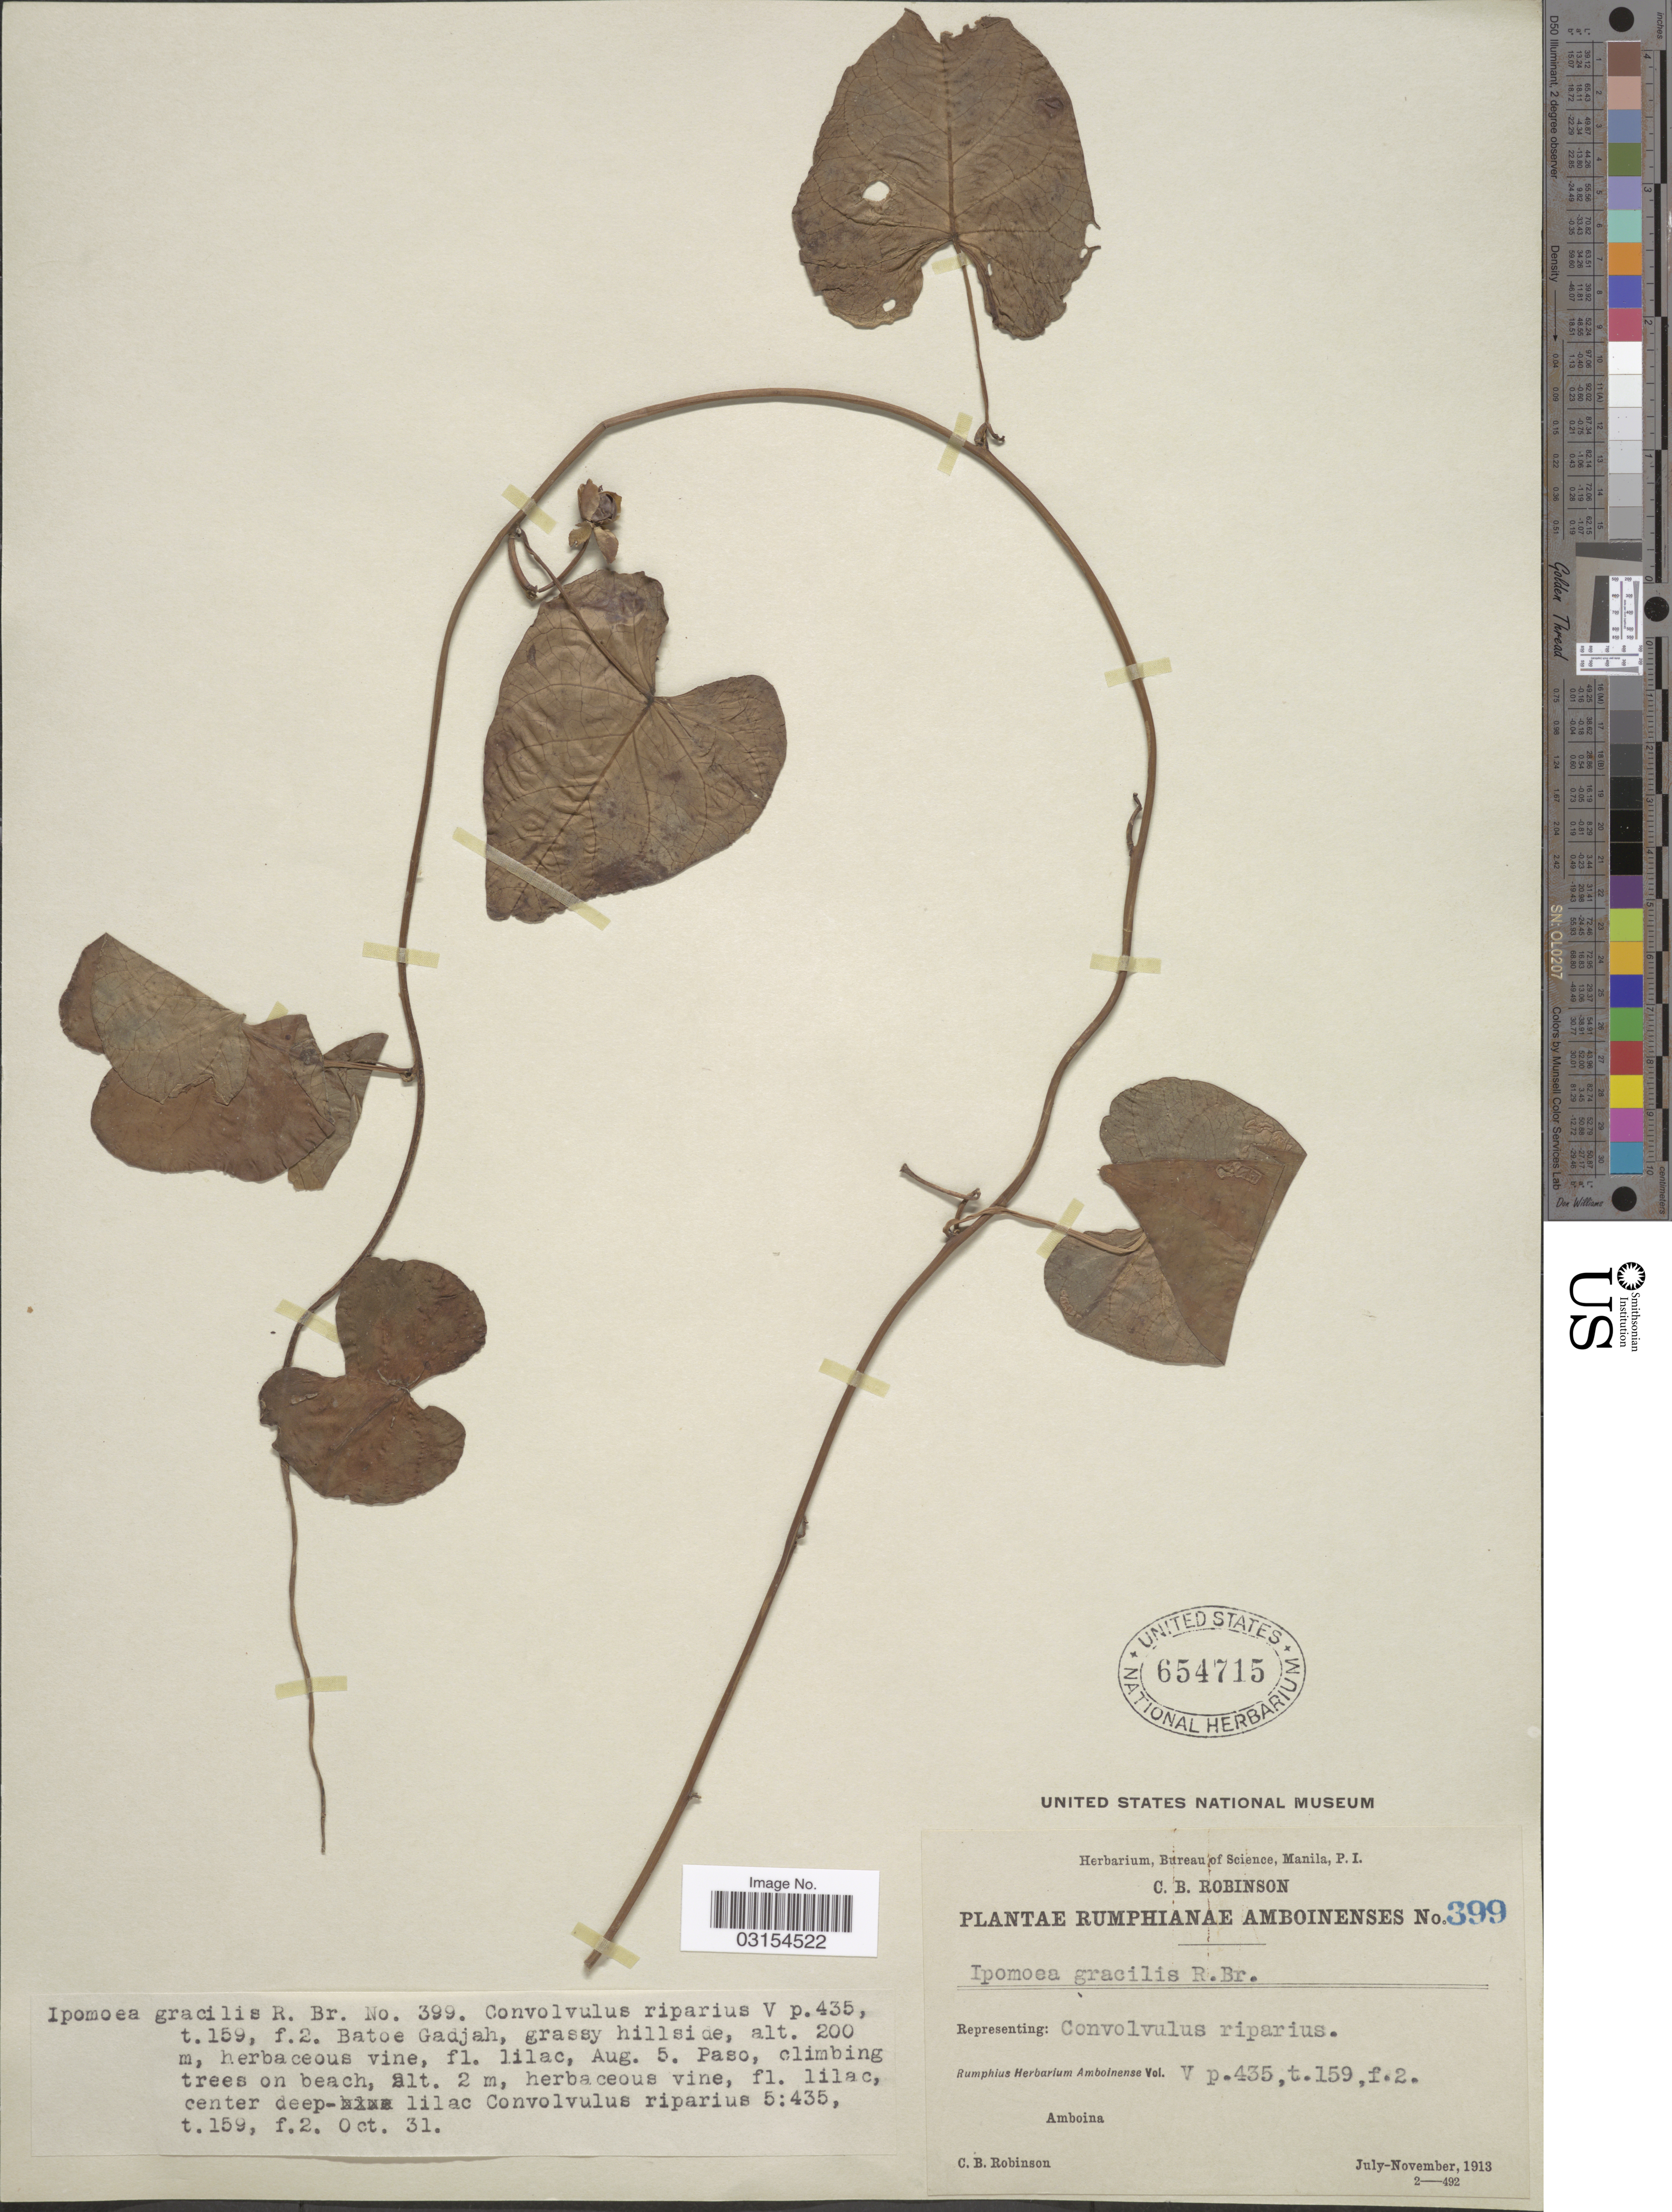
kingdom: Plantae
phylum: Tracheophyta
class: Magnoliopsida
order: Solanales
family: Convolvulaceae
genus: Ipomoea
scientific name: Ipomoea littoralis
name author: Blume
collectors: C. Robinson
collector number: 399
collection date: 1913-10-31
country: Indonesia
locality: Amboina. Batoe Gadjah.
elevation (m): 200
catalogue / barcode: US 654715